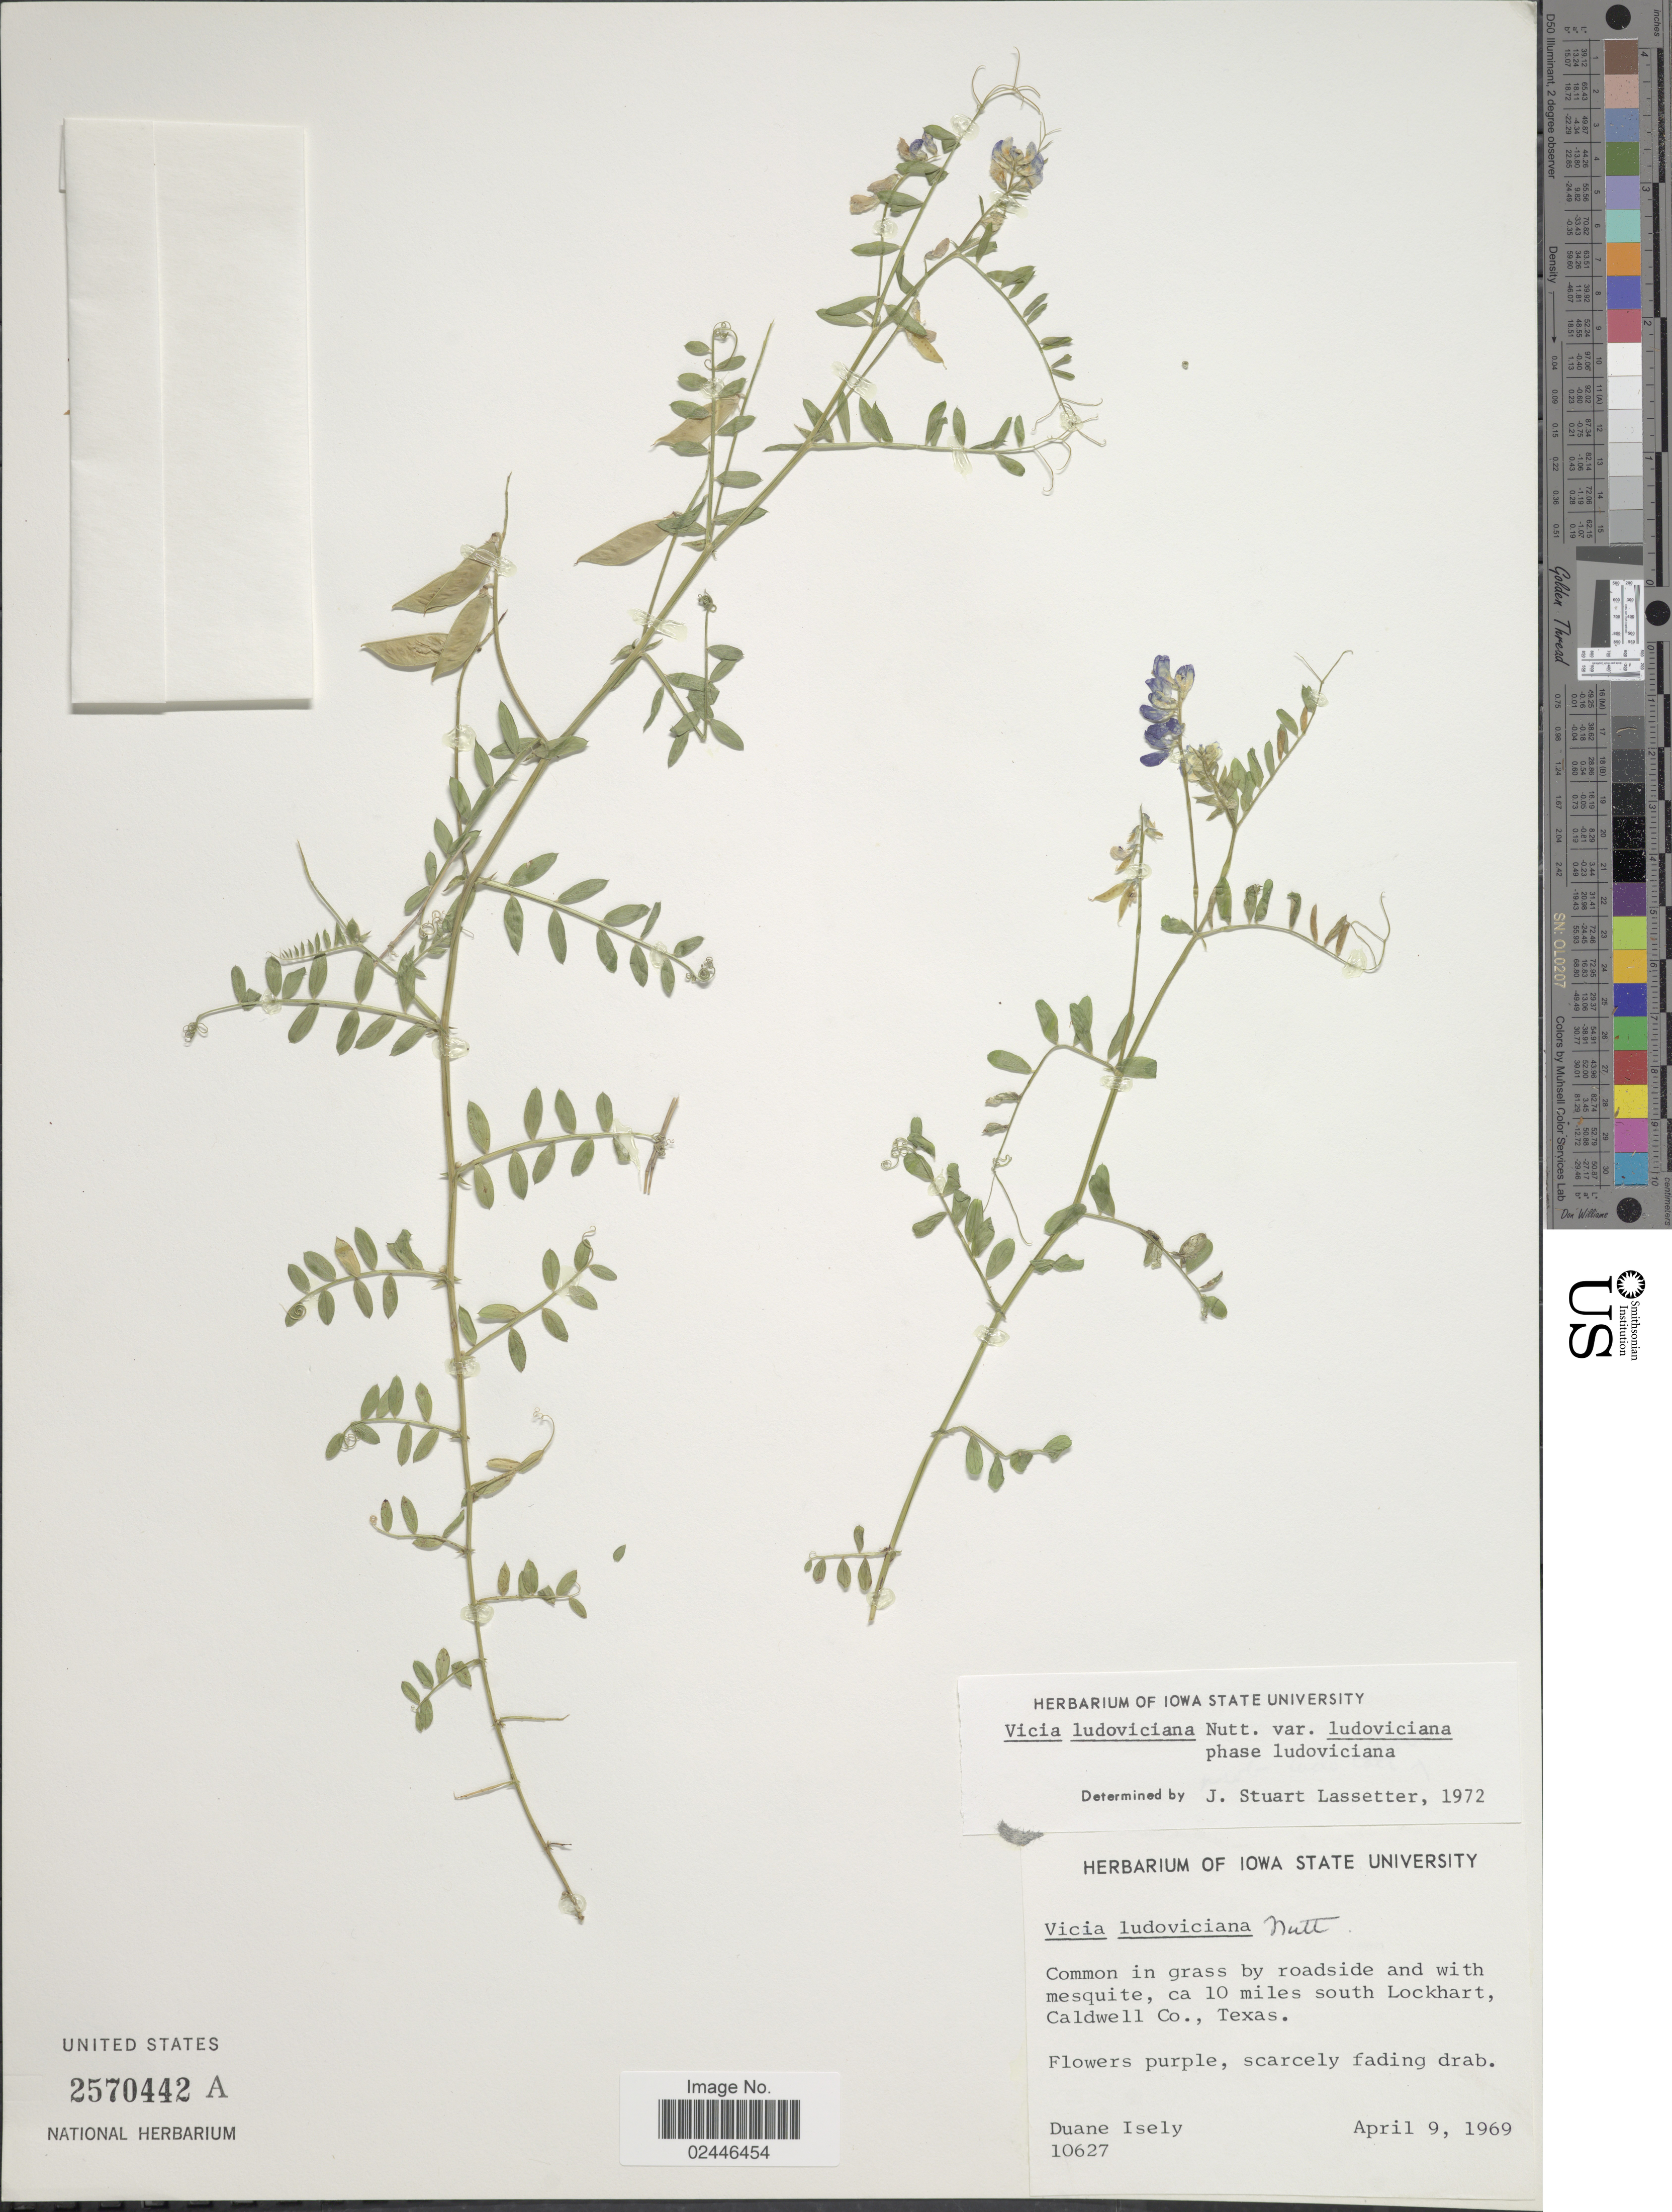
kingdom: Plantae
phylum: Tracheophyta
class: Magnoliopsida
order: Fabales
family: Fabaceae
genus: Vicia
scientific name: Vicia ludoviciana var. ludoviciana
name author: Nutt. ex Torr. & A. Gray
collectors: D. Isely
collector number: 10627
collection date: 1969-04-09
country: United States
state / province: Texas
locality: Common in grass by roadside and with mesquite, ca 10 miles south Lockhart, Caldwell Co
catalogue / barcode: US 2570442A